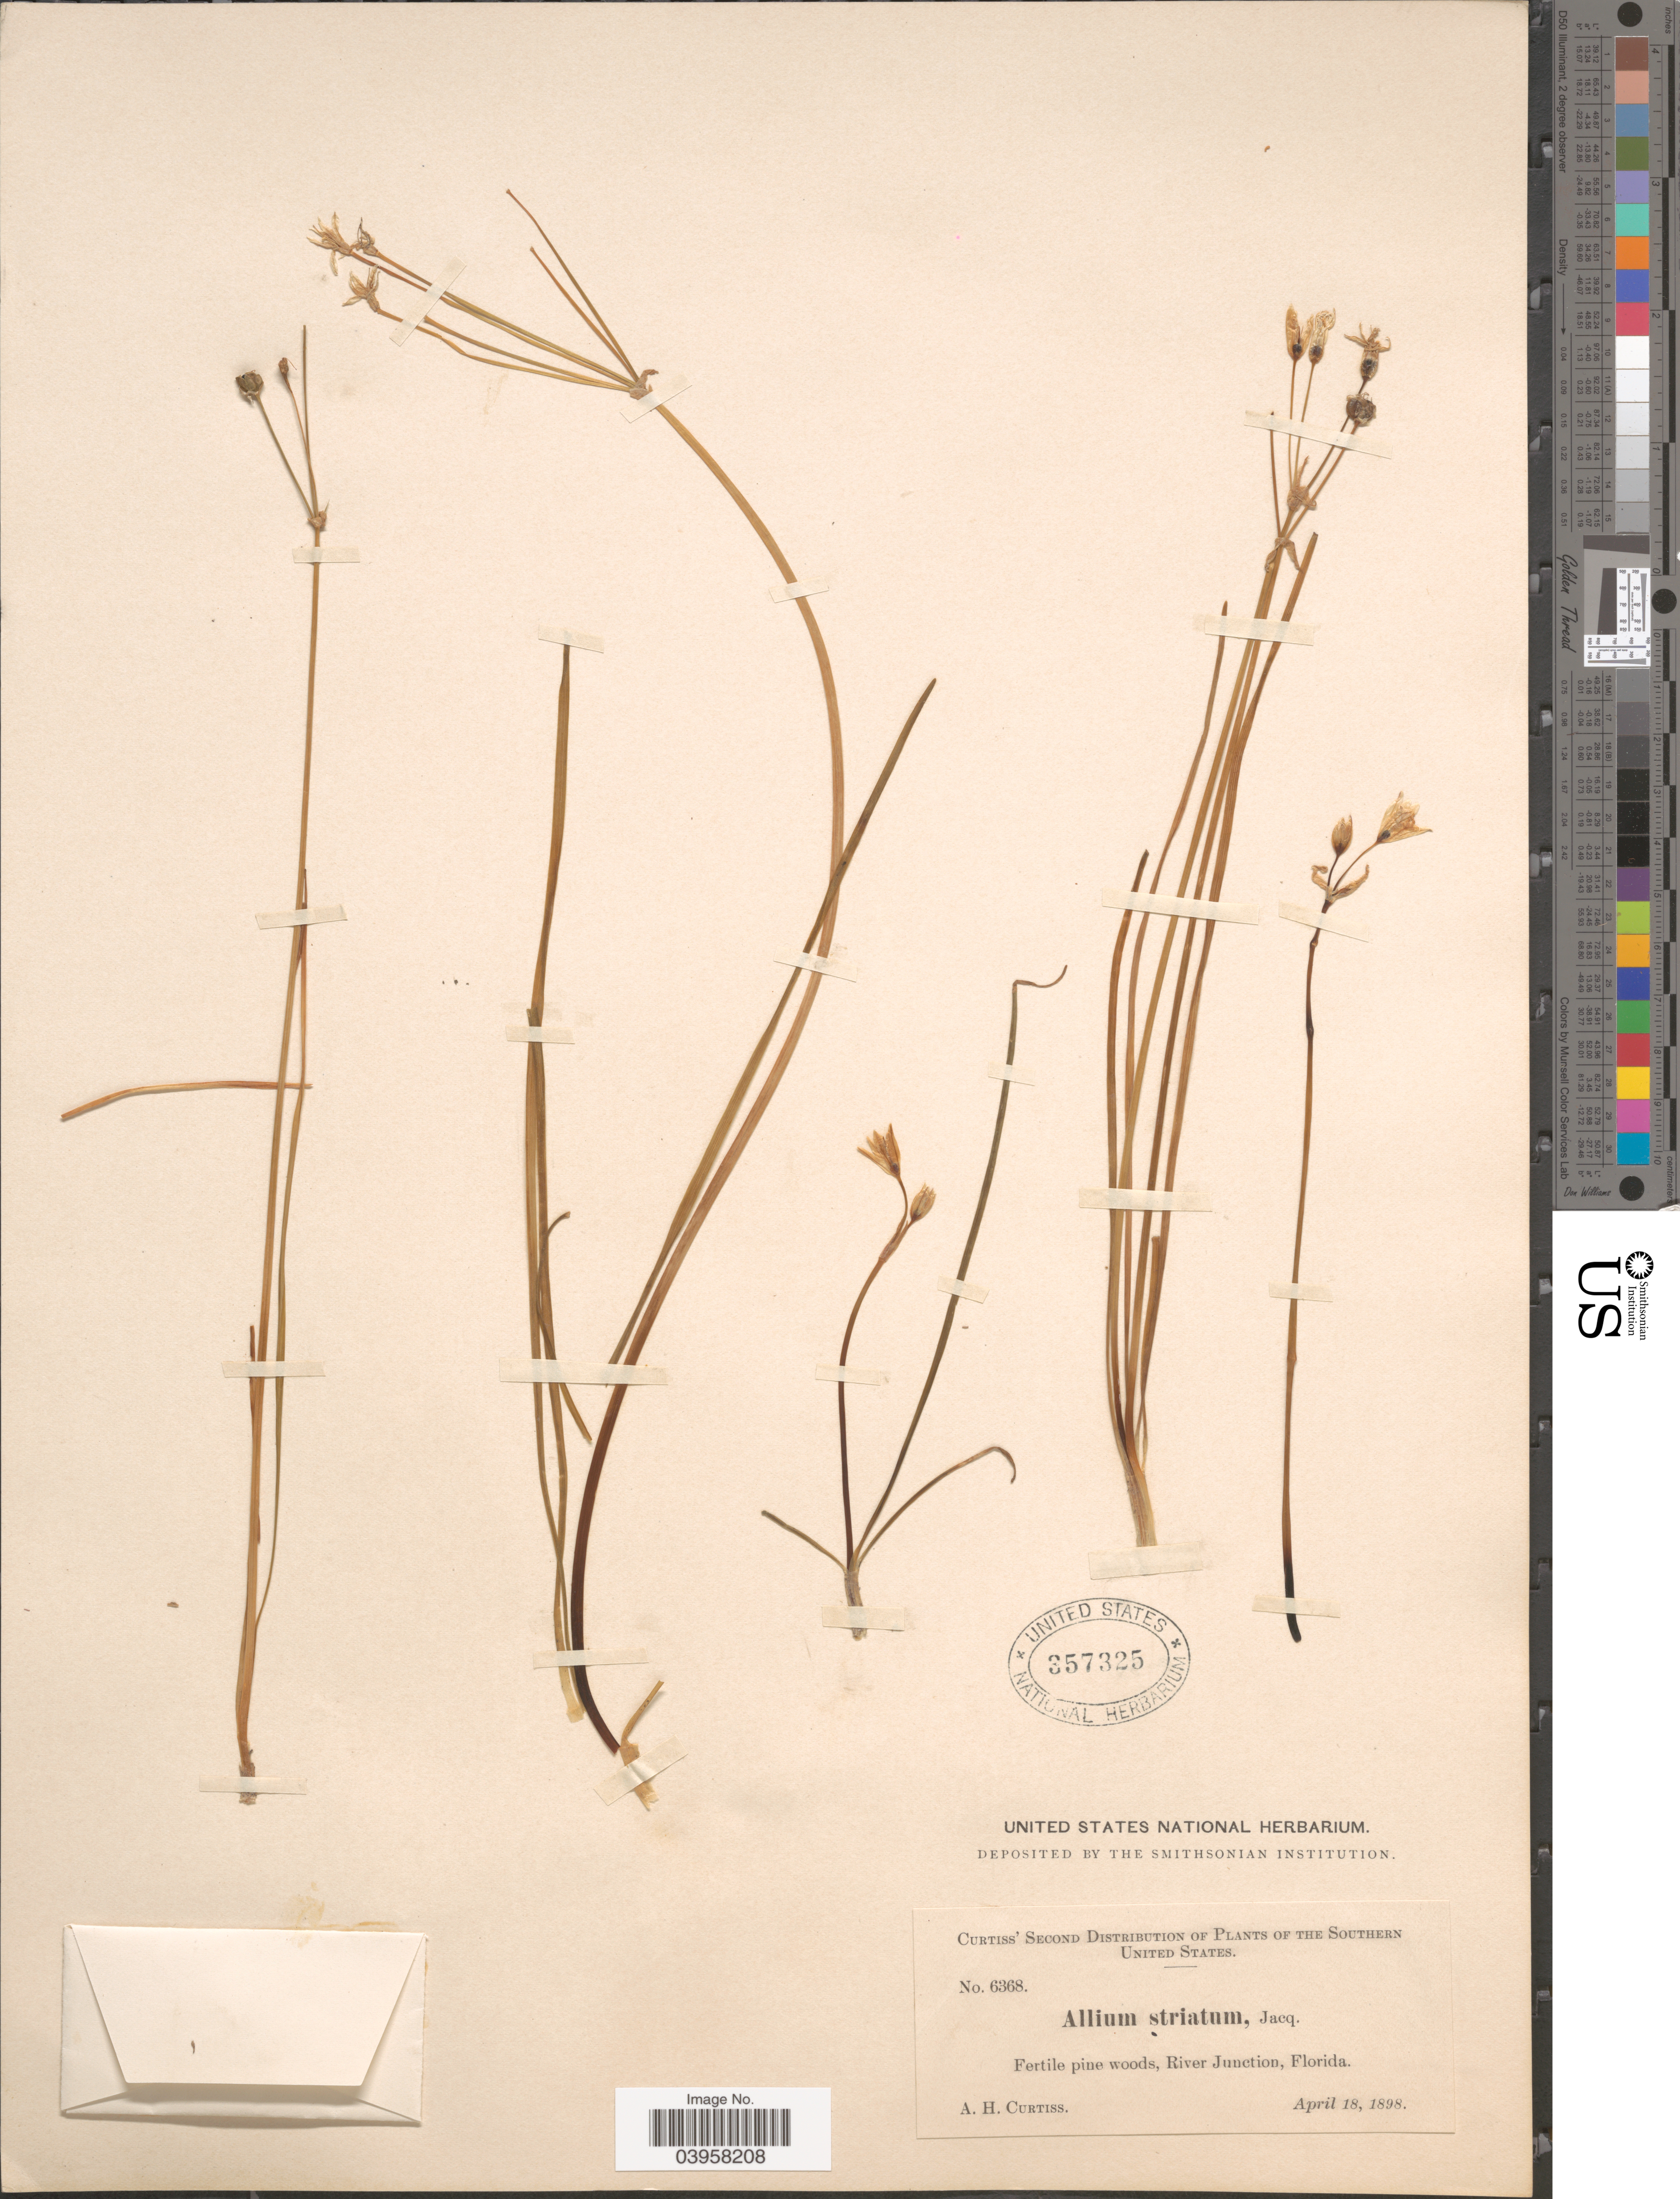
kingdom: Plantae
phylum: Tracheophyta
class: Liliopsida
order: Asparagales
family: Amaryllidaceae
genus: Nothoscordum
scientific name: Nothoscordum bivalve var. bivalve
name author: (L.) Britton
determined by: Strong, Mark T., (BOT), Smithsonian Institution - National Museum of Natural History (UNITED STATES)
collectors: A. H. Curtiss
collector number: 6368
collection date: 1898-04-18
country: United States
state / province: Florida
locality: Southern United States. Fertile pine woods, River Junction.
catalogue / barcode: US 357325